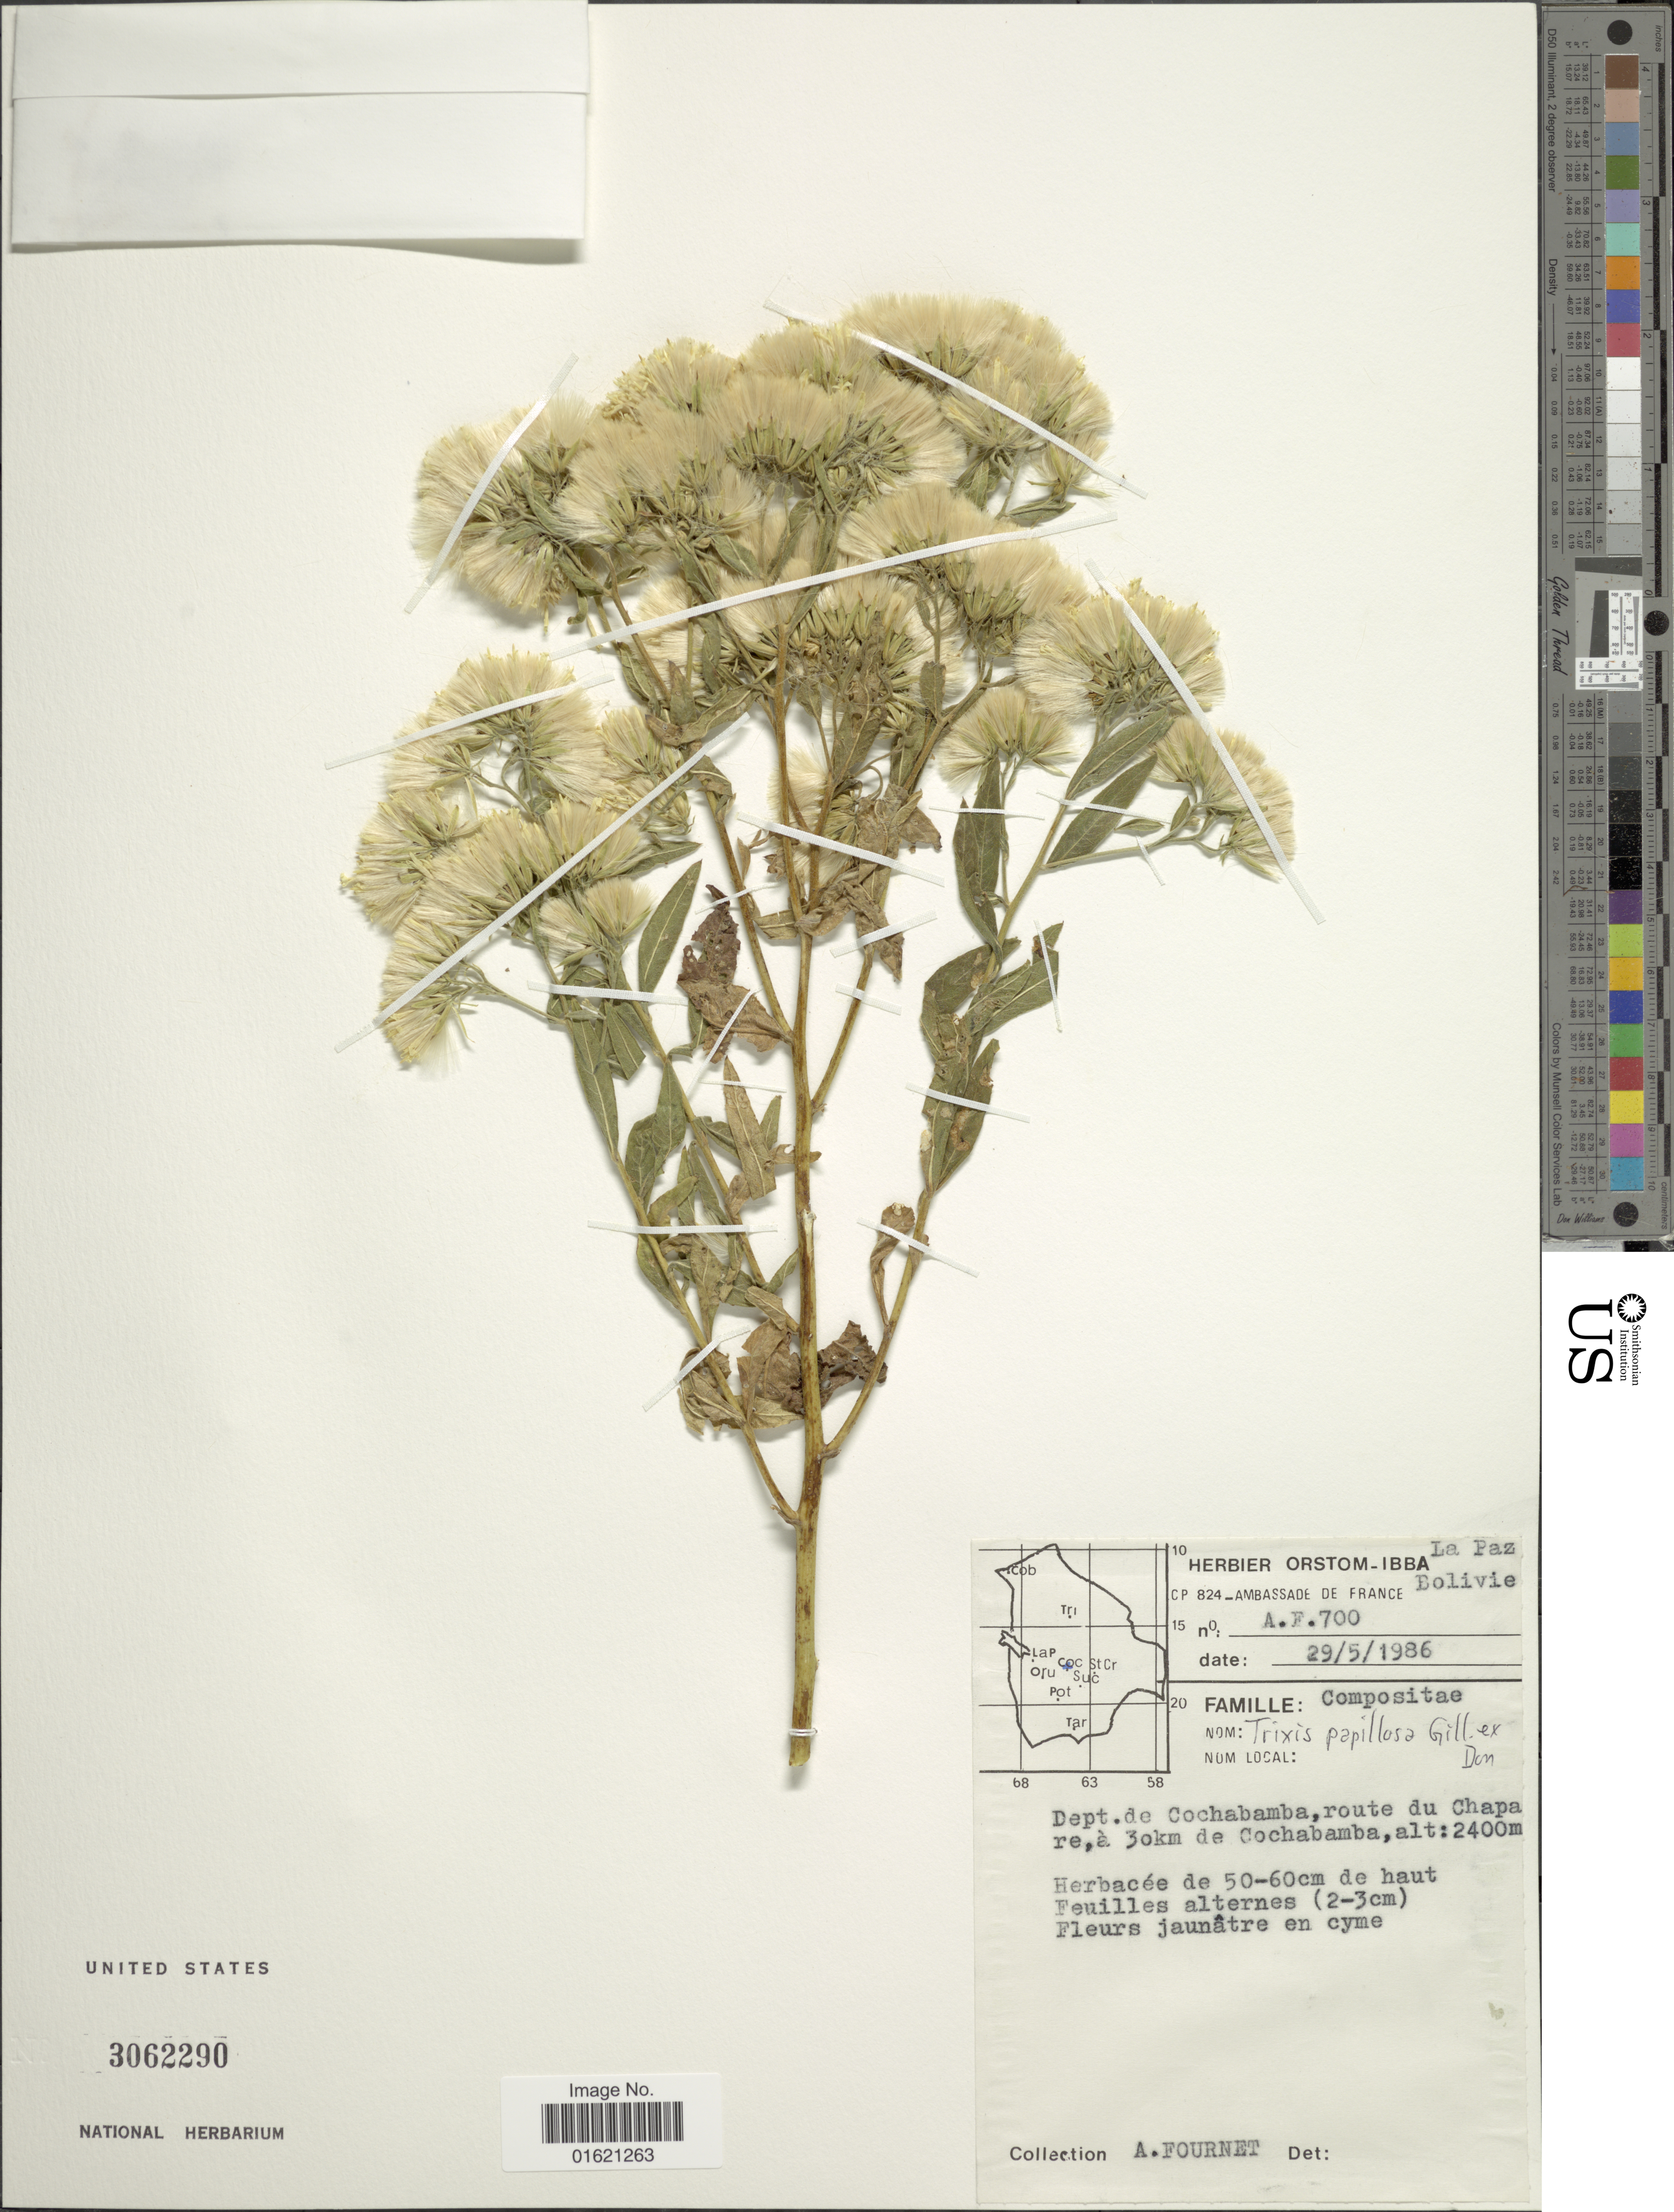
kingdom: Plantae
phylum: Tracheophyta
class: Magnoliopsida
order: Asterales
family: Asteraceae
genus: Trixis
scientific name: Trixis cacalioides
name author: (Kunth) D. Don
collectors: A. Fournet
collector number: A.F. 700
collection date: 1986-05-29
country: Bolivia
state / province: Cochabamba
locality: La Paz. Dept. de Cochabamba, route du Chapare. a 30 km de Cochabamba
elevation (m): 2400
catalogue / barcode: US 3062290